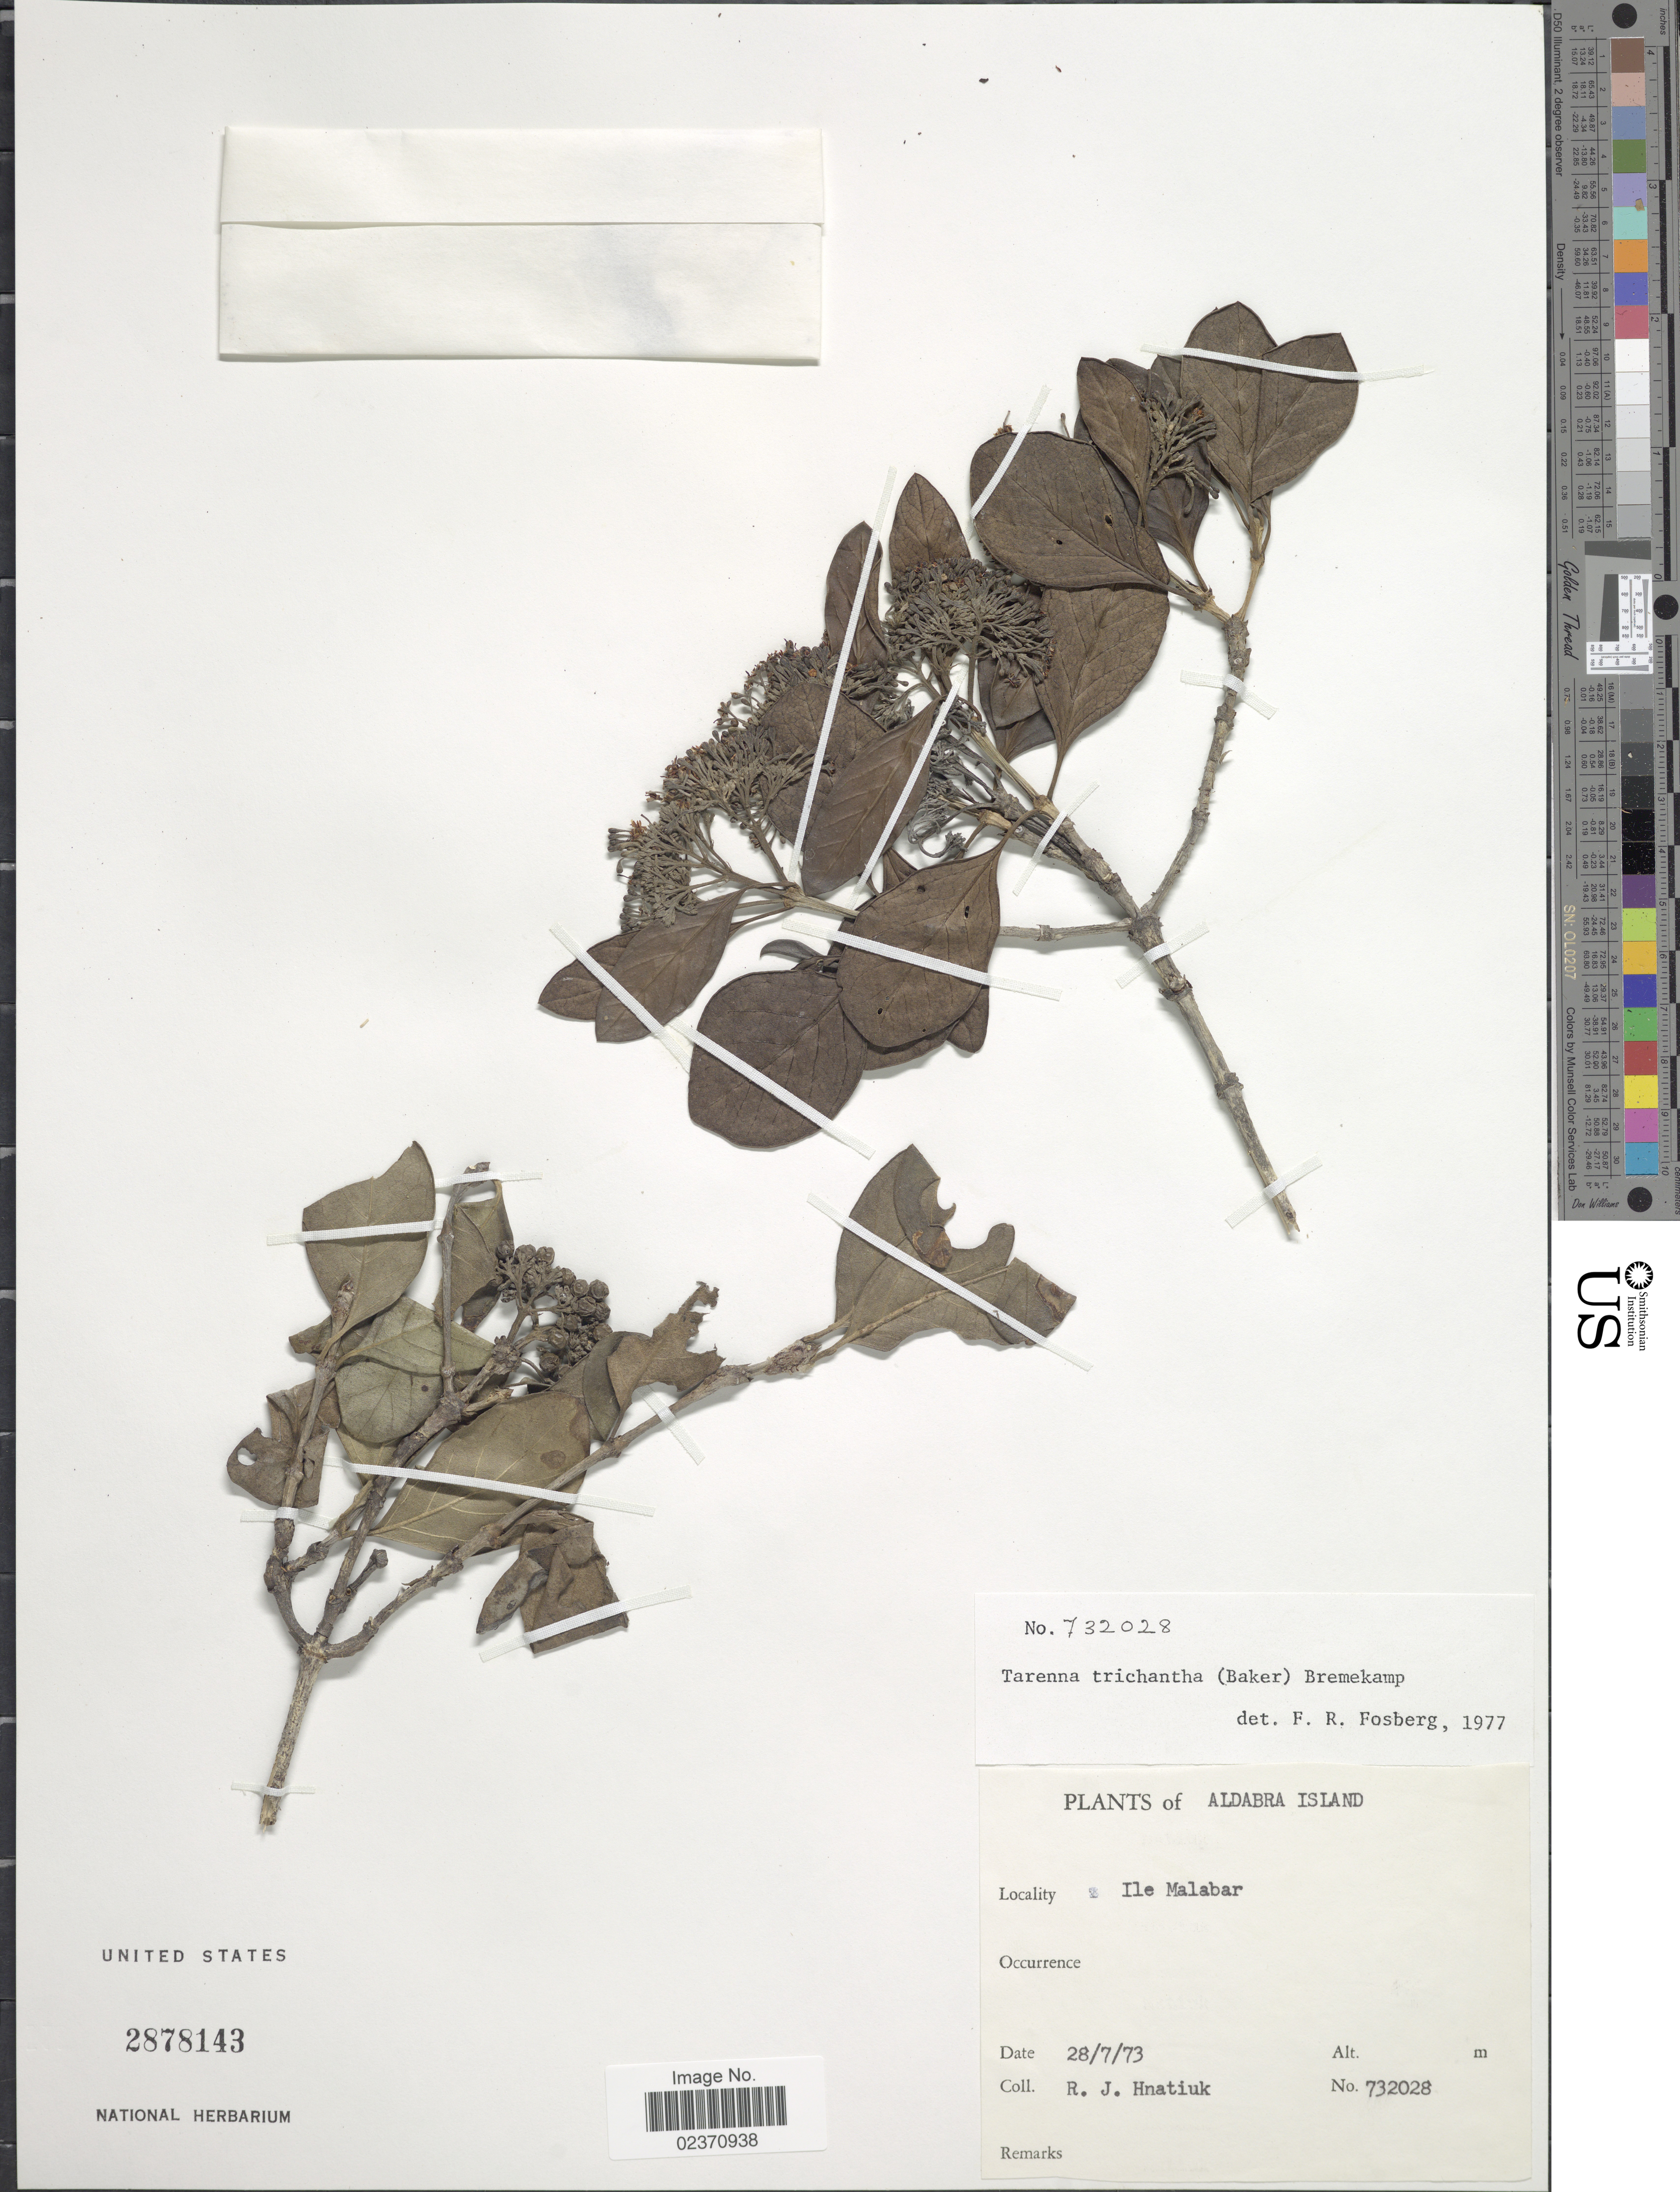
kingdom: Plantae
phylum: Tracheophyta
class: Magnoliopsida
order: Gentianales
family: Rubiaceae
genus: Paracephaelis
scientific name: Paracephaelis trichantha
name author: (Baker) De Block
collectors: R. Hnatiuk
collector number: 732028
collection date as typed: Transcribed d/m/y: 28/7/73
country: Seychelles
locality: Aldabra Island, Ile Malabar.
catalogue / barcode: US 2878143